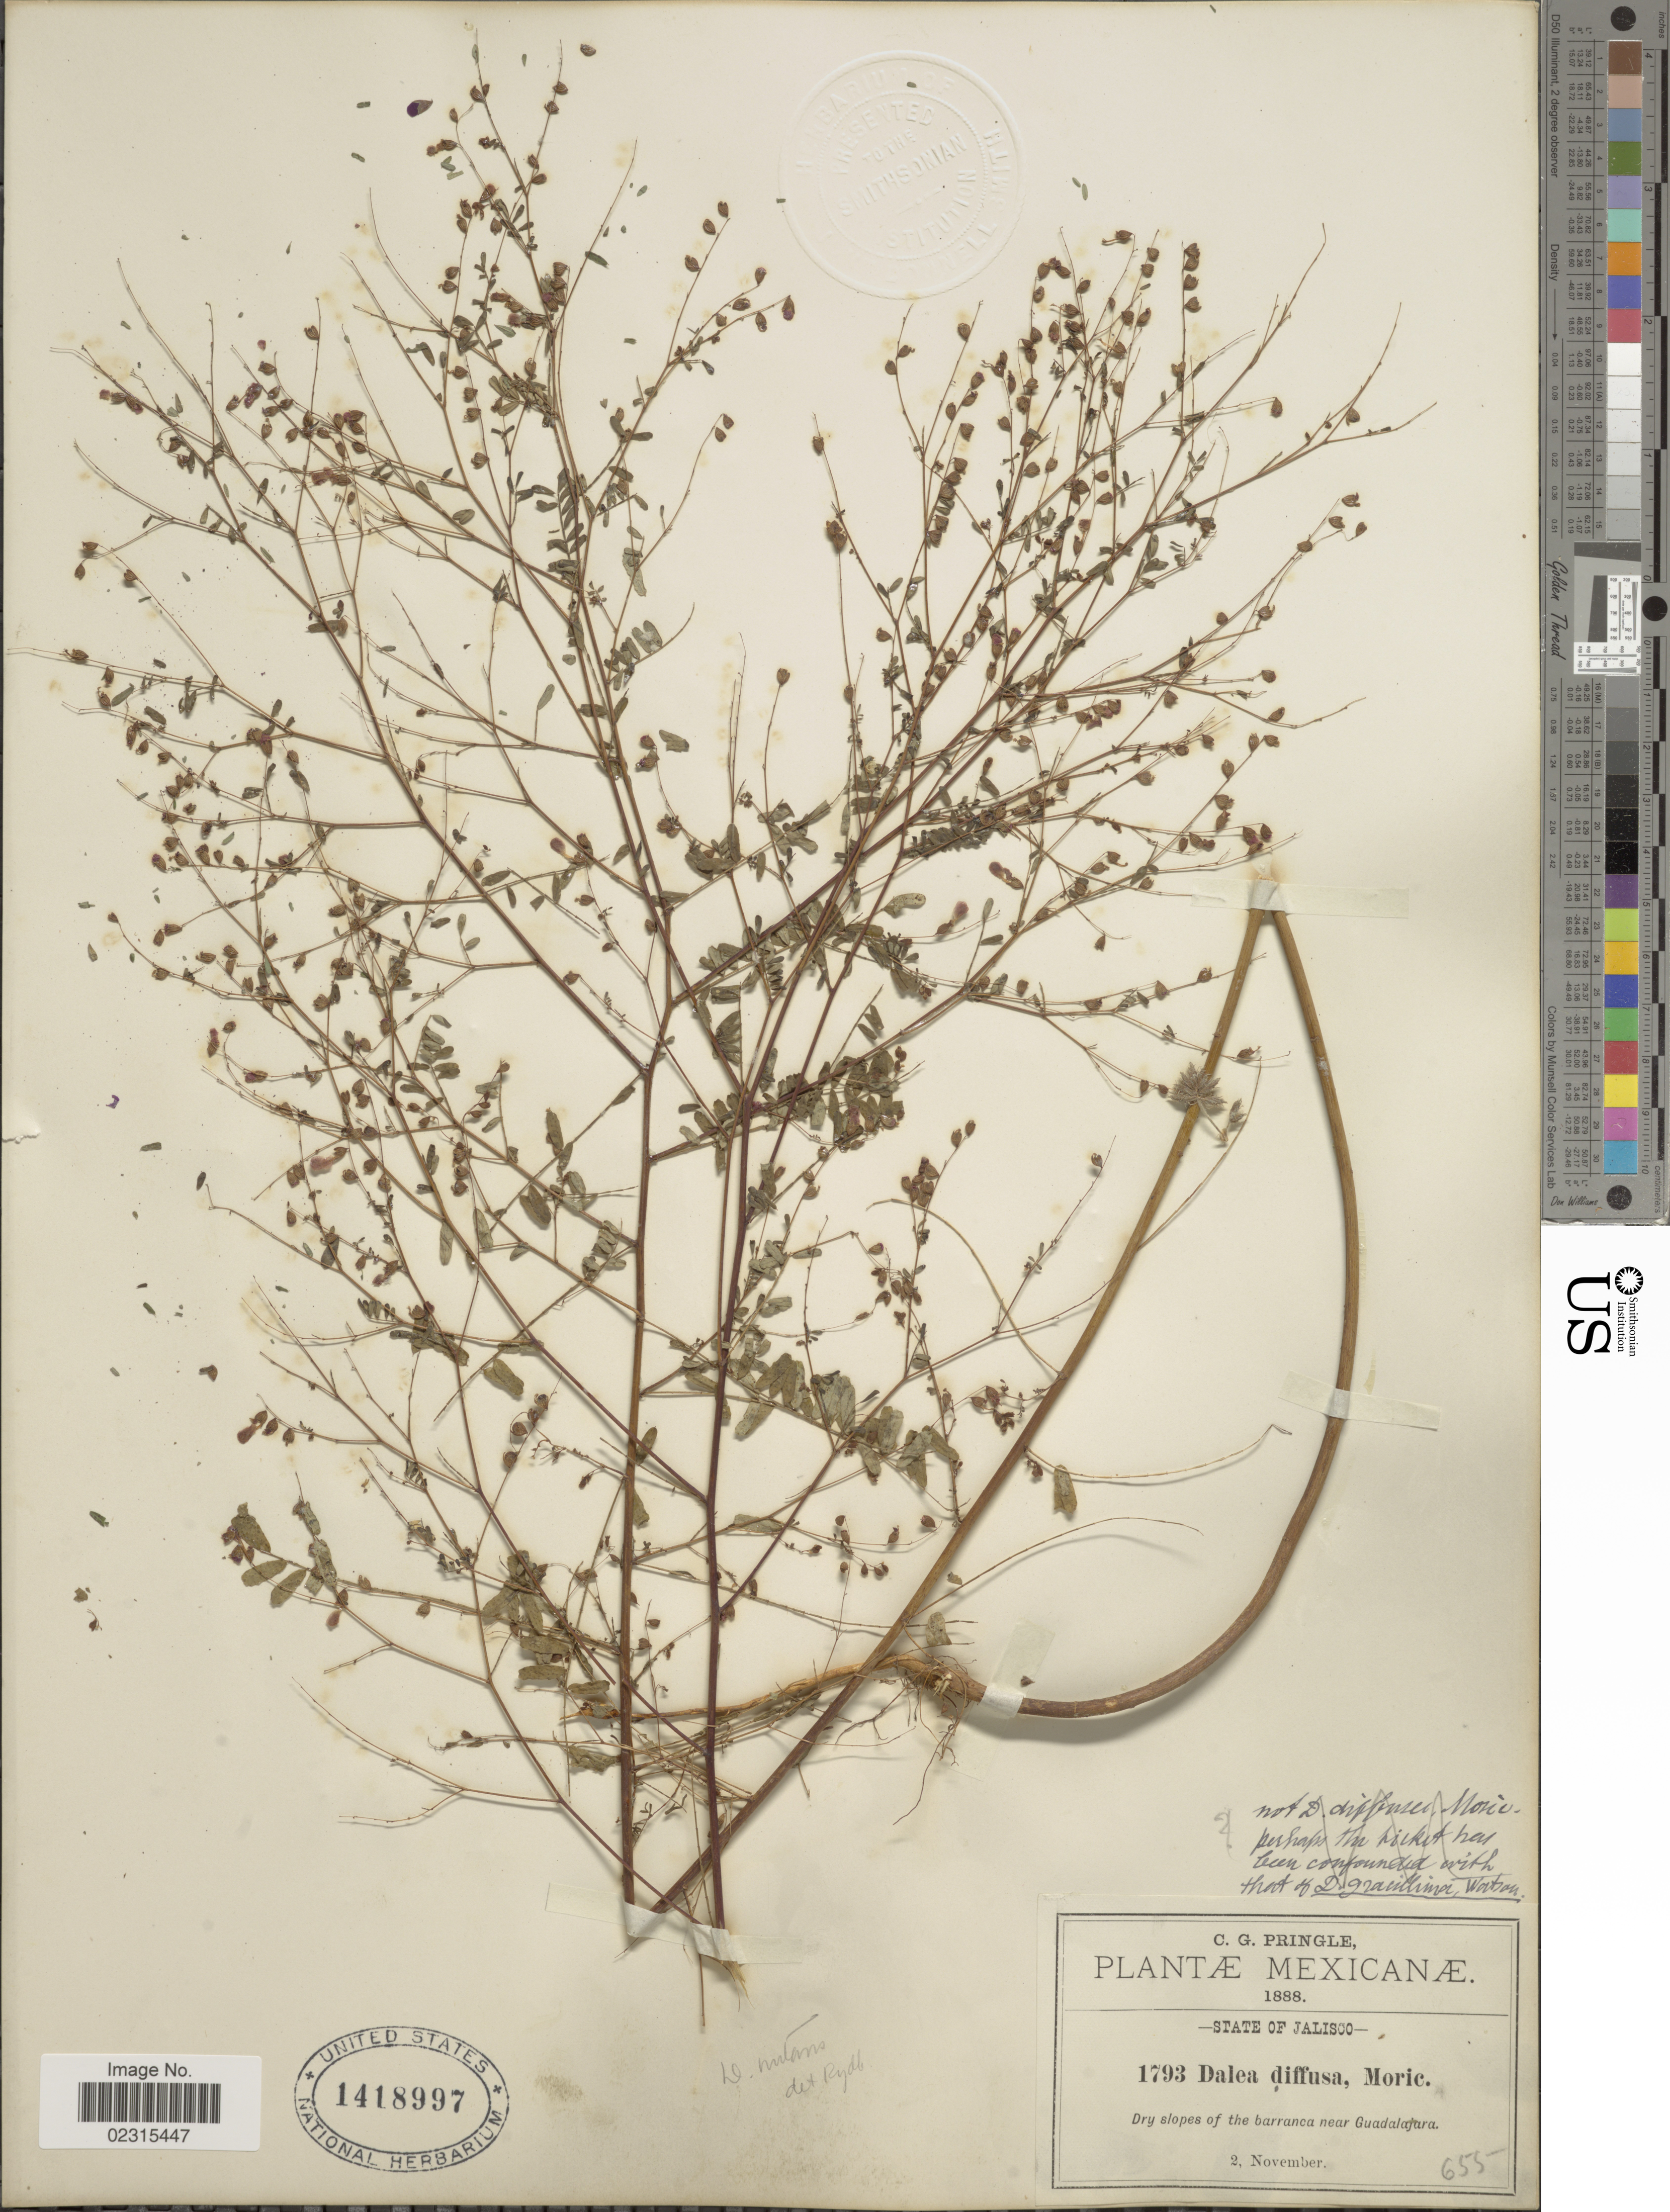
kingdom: Plantae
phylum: Tracheophyta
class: Magnoliopsida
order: Fabales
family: Fabaceae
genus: Marina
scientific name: Marina nutans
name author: (Cav.) Barneby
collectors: C. G. Pringle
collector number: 1793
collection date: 1888-11-02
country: Mexico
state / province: Jalisco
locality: Near Guadalajara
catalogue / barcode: US 1418997